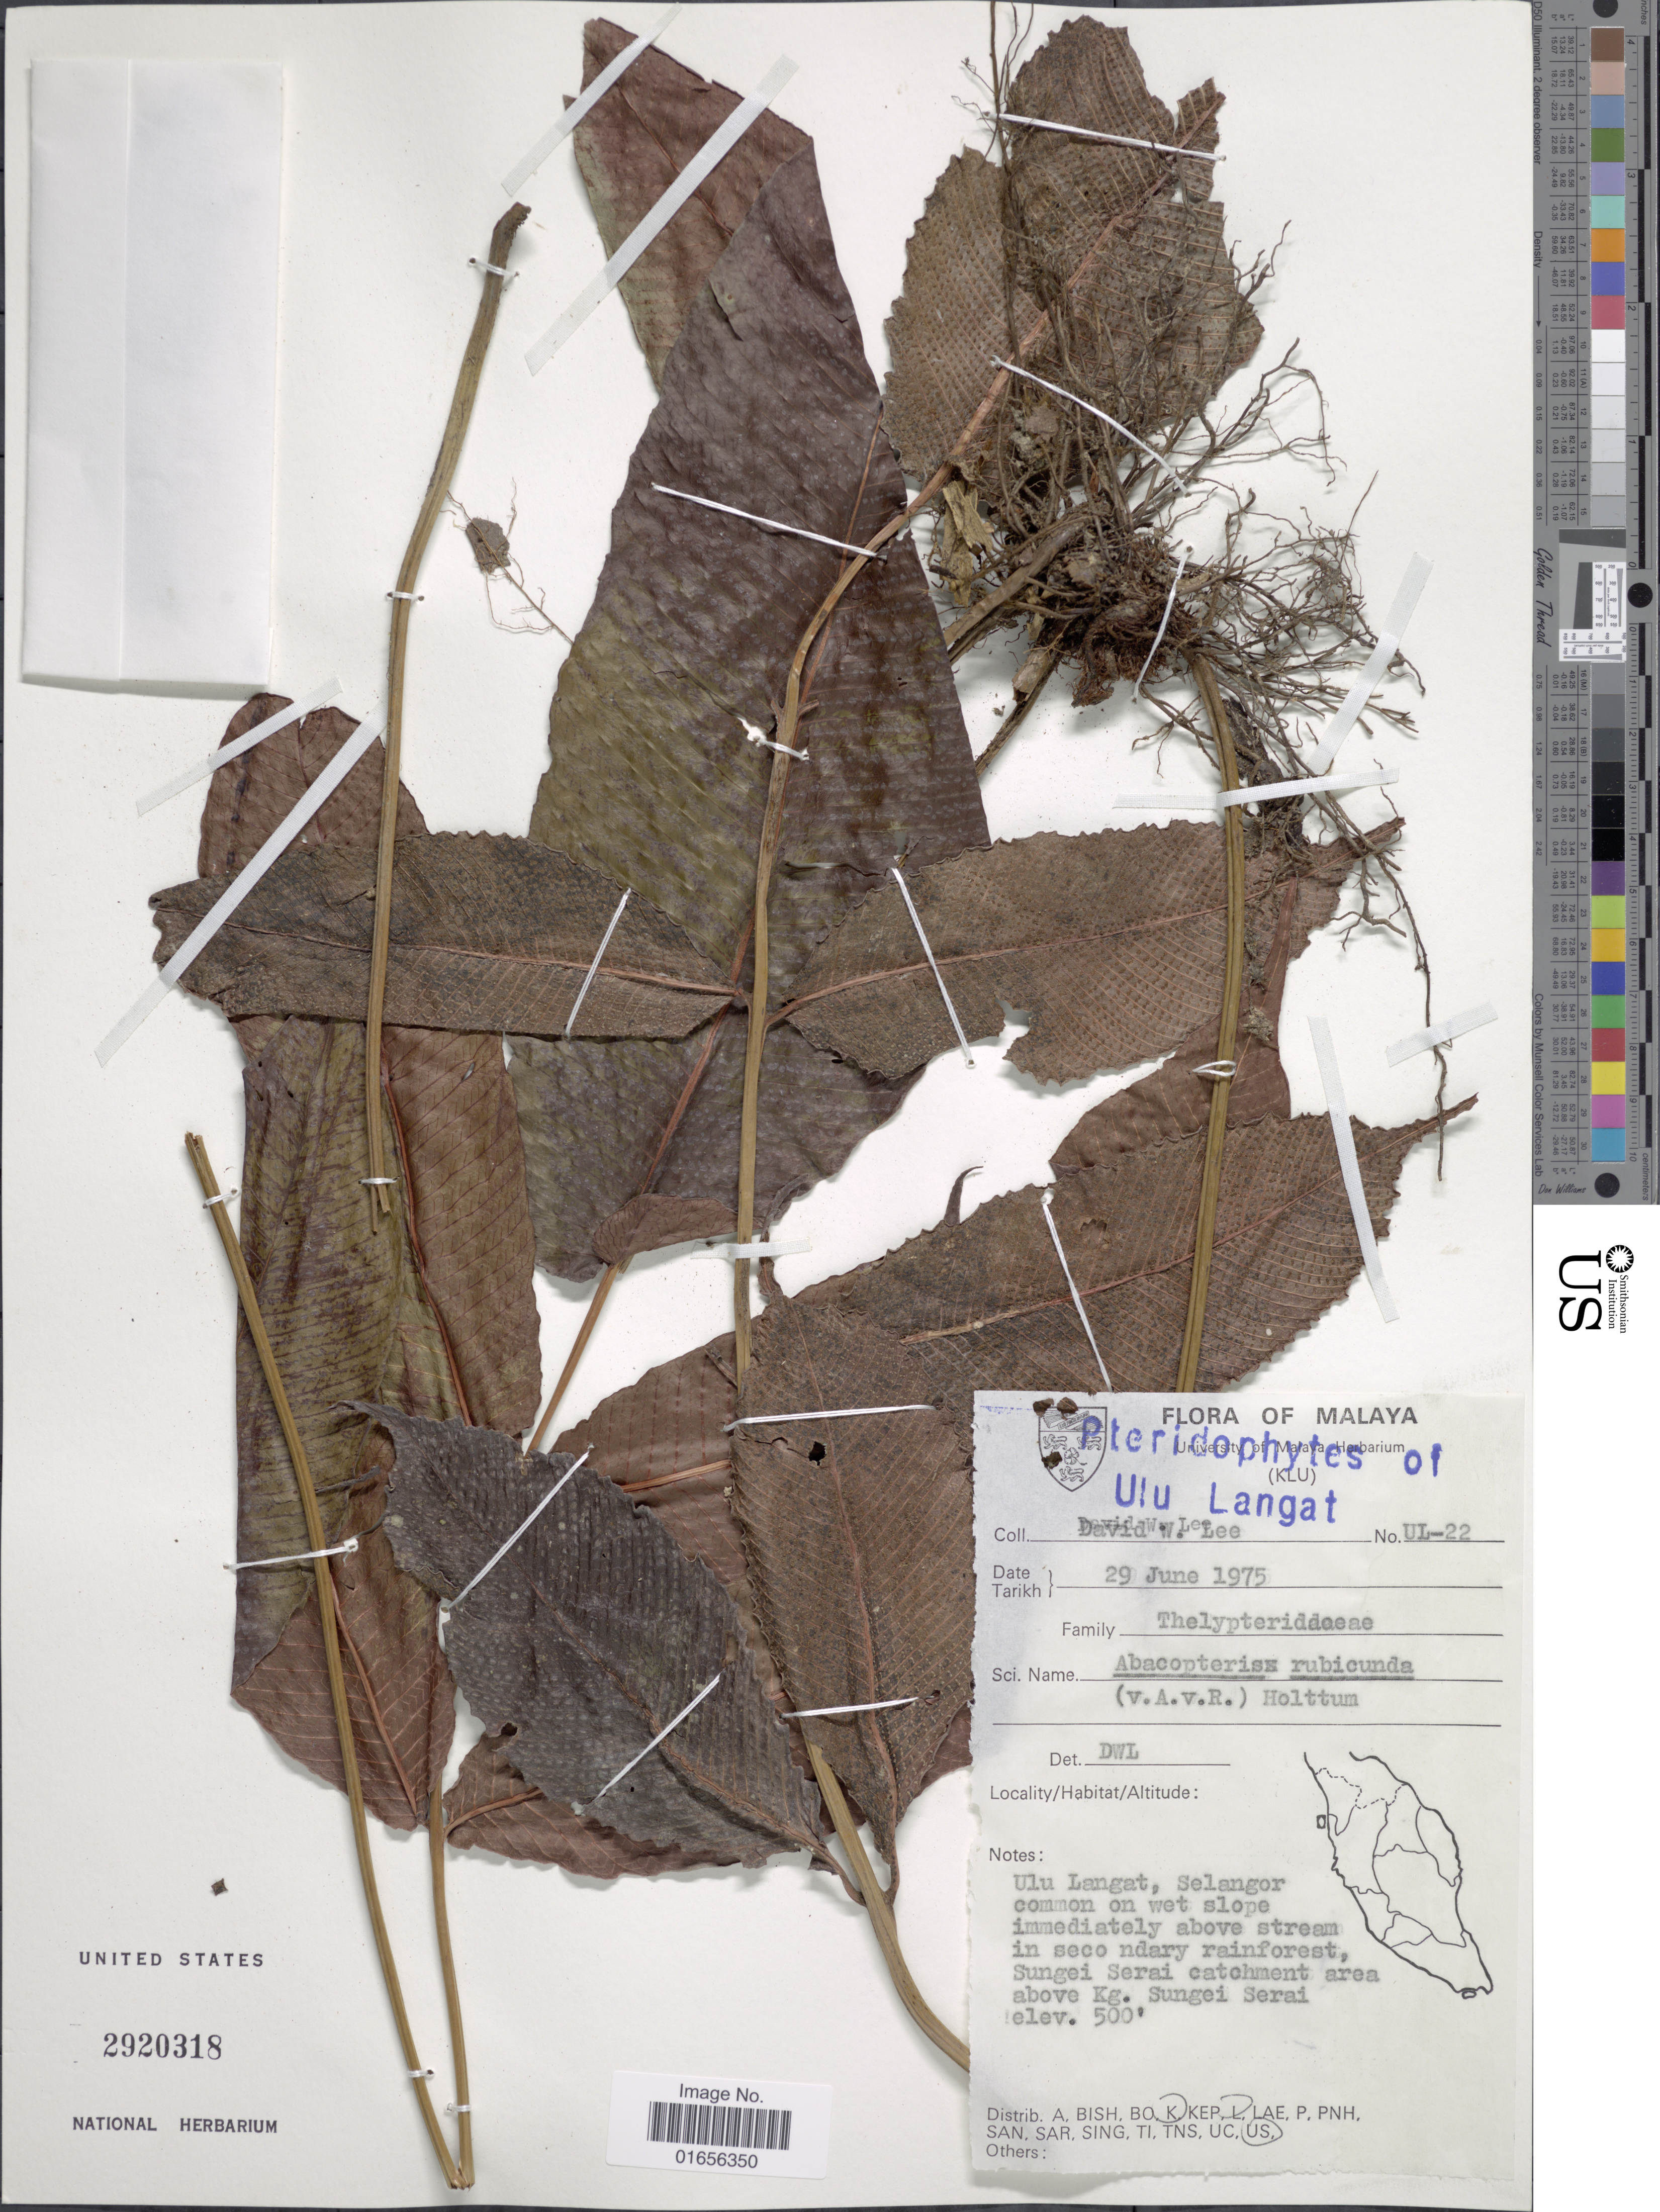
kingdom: Plantae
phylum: Tracheophyta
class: Polypodiopsida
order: Polypodiales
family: Thelypteridaceae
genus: Pronephrium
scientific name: Pronephrium rubicundum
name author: (Alderw.) Holttum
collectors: D. Lee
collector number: UL-22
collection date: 1975-06-29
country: Malaysia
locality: Malaya, Ulu Langat, selangir common on wet slope immediately above stream in secondary rainforest, Sungei Serai catchment area above Kg. Sungeio Serai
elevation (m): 152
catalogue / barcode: US 2920318